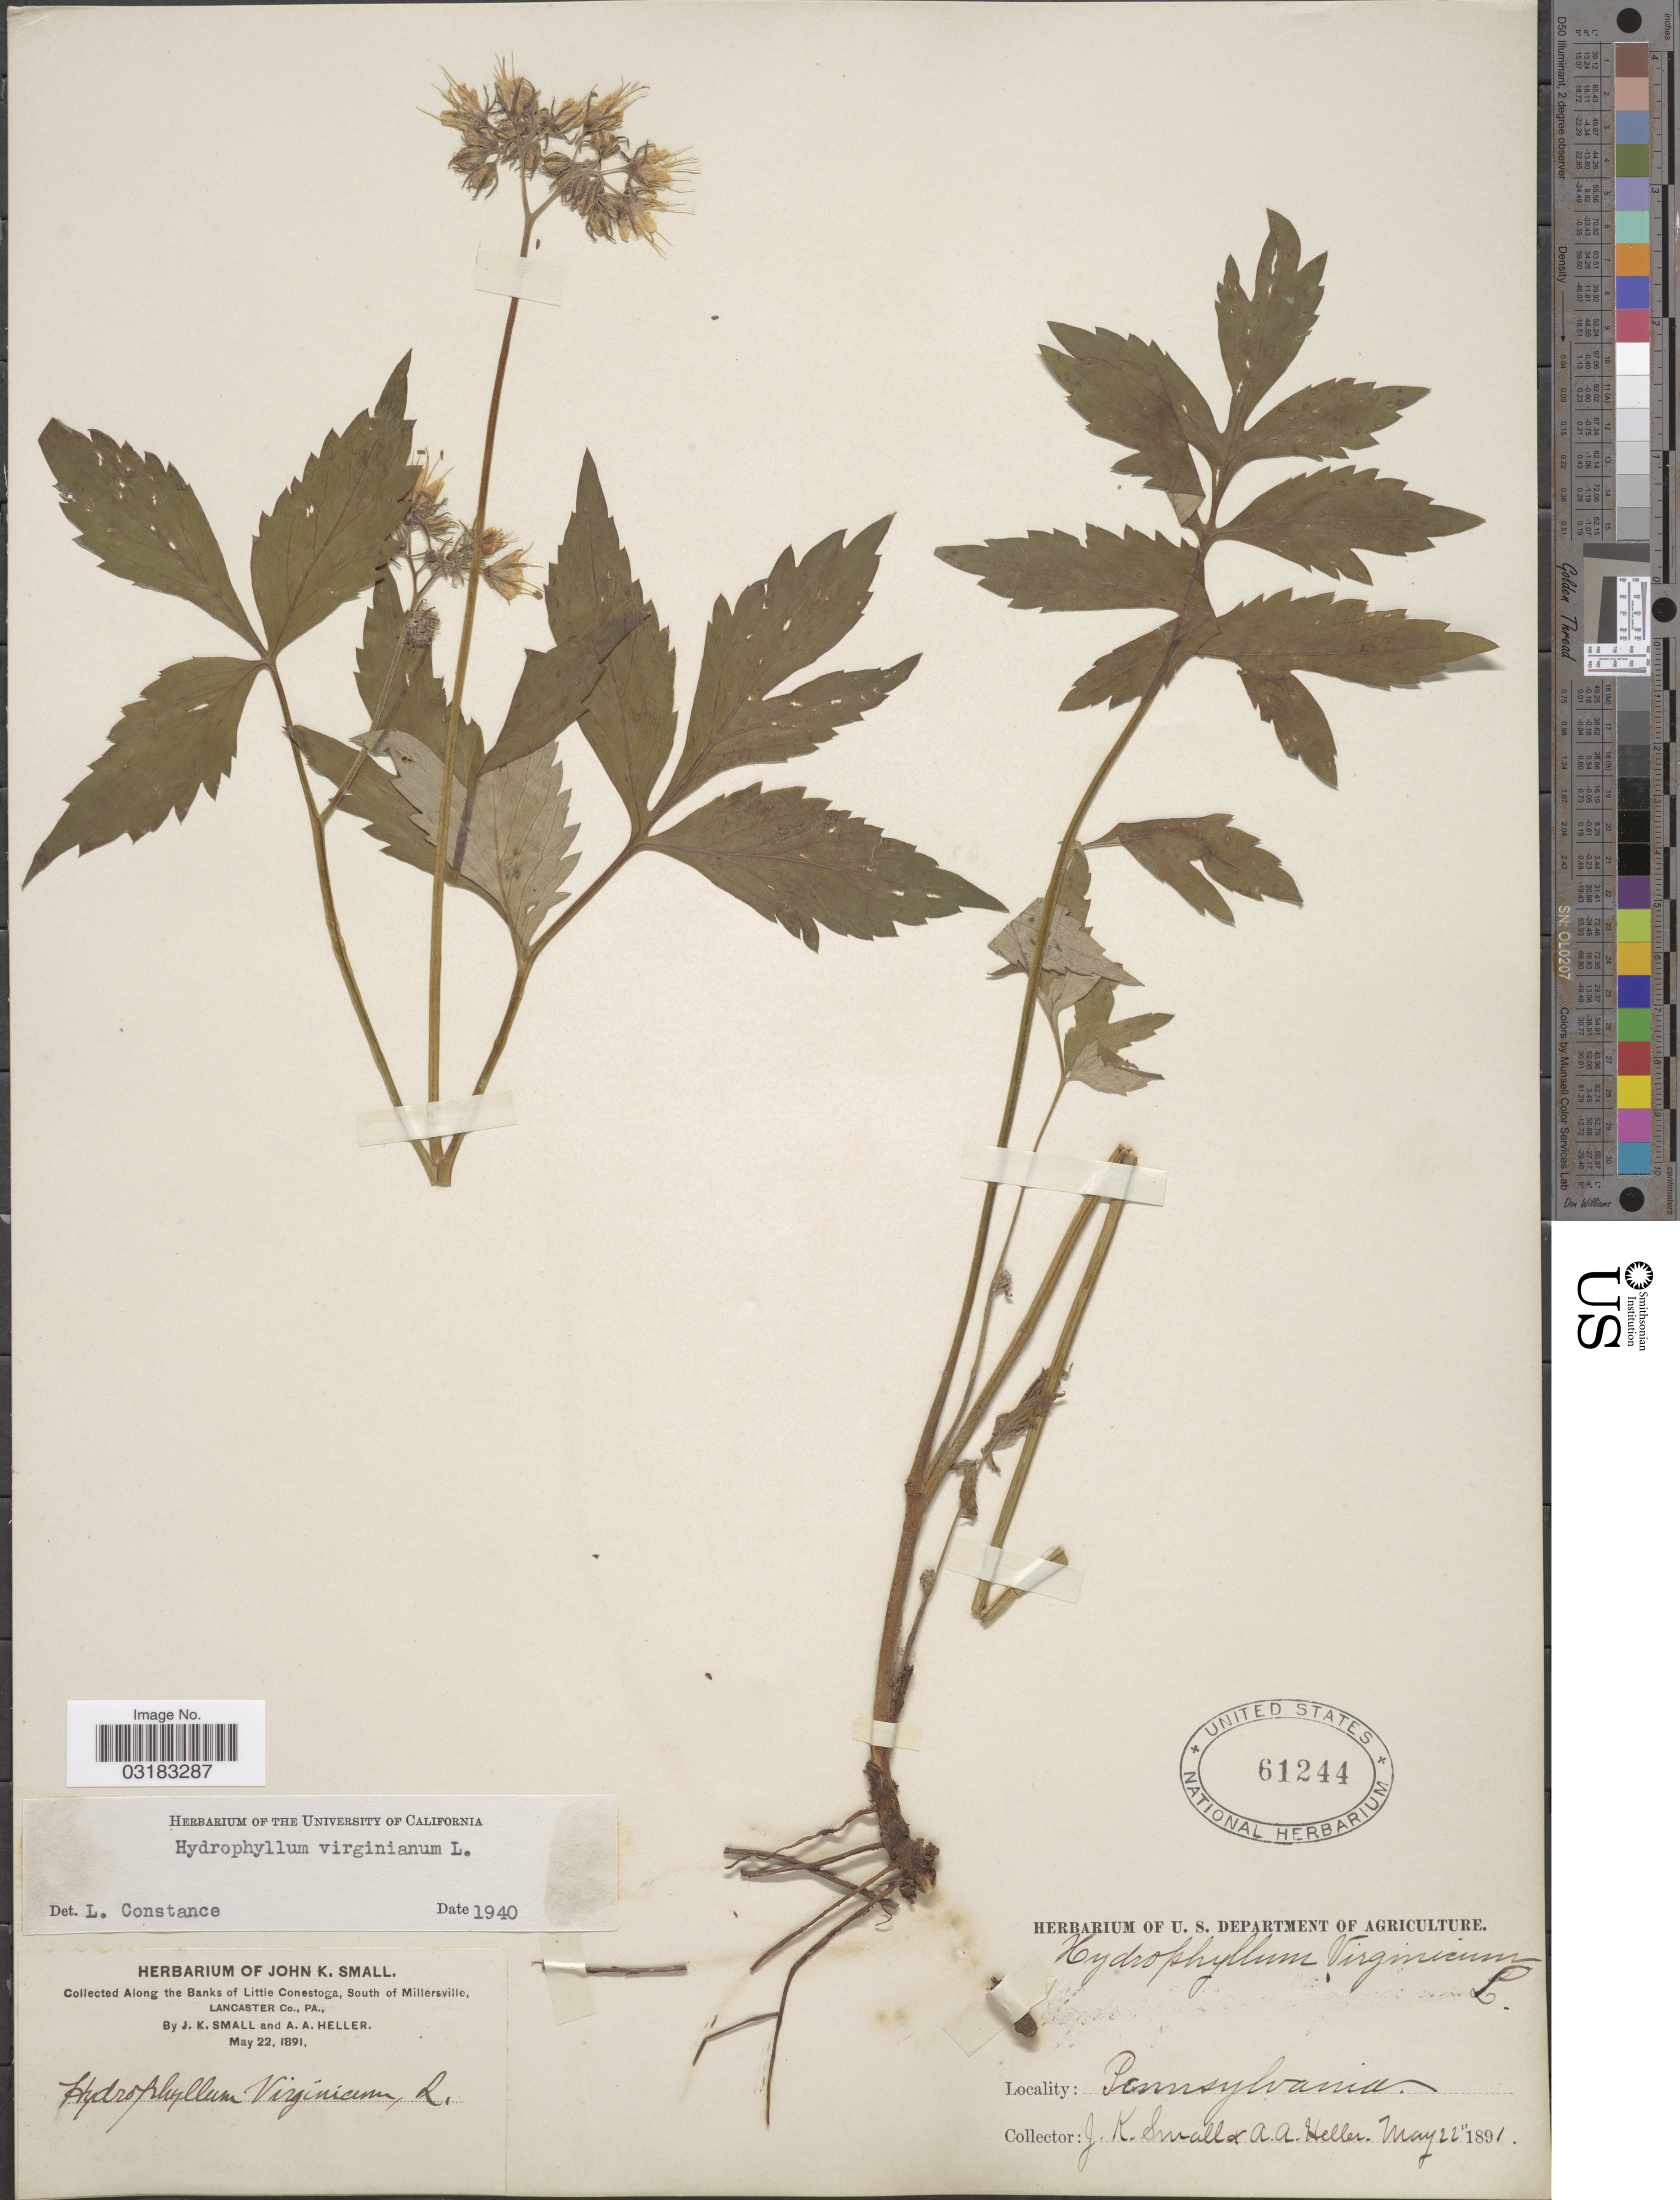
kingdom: Plantae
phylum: Tracheophyta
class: Magnoliopsida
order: Boraginales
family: Hydrophyllaceae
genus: Hydrophyllum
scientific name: Hydrophyllum virginianum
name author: L.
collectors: J. K. Small & A. A. Heller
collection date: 1891-05-22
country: United States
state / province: Pennsylvania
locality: Along the Banks of Little Conestoga, South of Millersville, Lancaster Co.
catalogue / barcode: US 61244